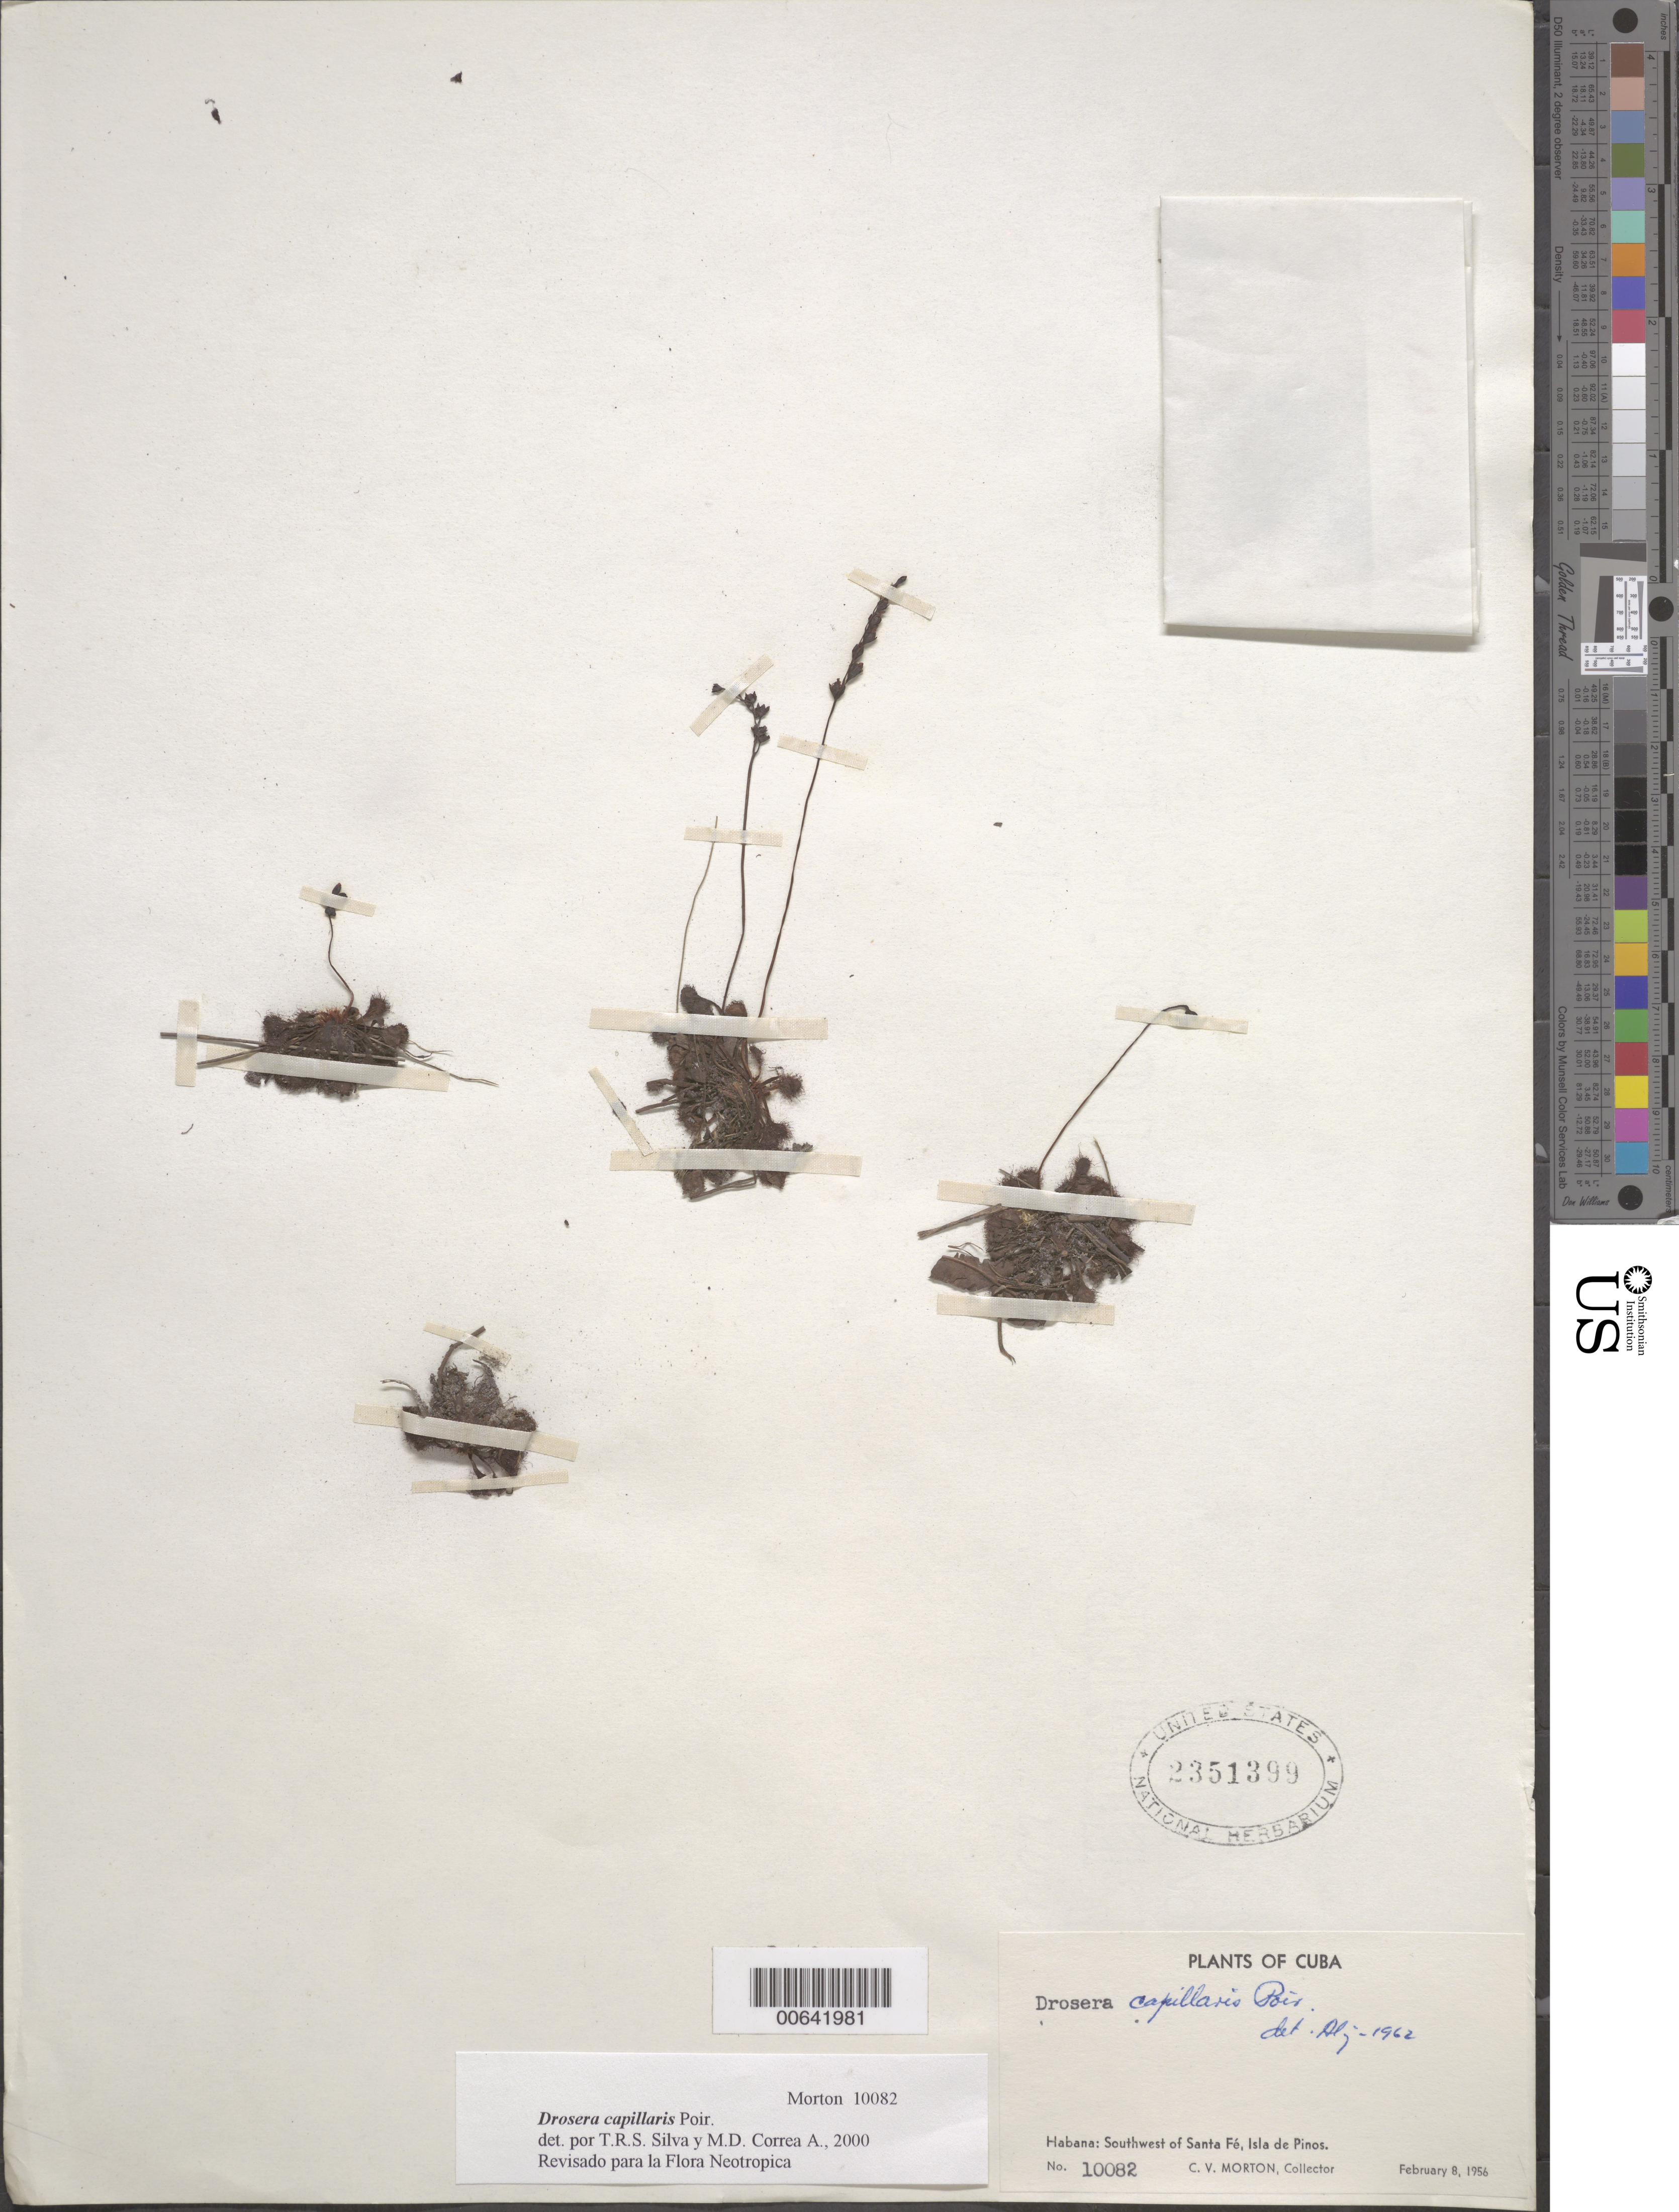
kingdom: Plantae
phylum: Tracheophyta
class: Magnoliopsida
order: Caryophyllales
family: Droseraceae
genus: Drosera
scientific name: Drosera capillaris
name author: Poir.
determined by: Silva, T. R. S. & Correa A. , M. D.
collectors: C. V. Morton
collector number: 10082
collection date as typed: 08 Feb 1956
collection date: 1956-02-08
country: Cuba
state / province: Isla de La Juventud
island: Isla de La Juventud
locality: SW of Santa Fé. "Isle of Pines".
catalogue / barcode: US 2351399